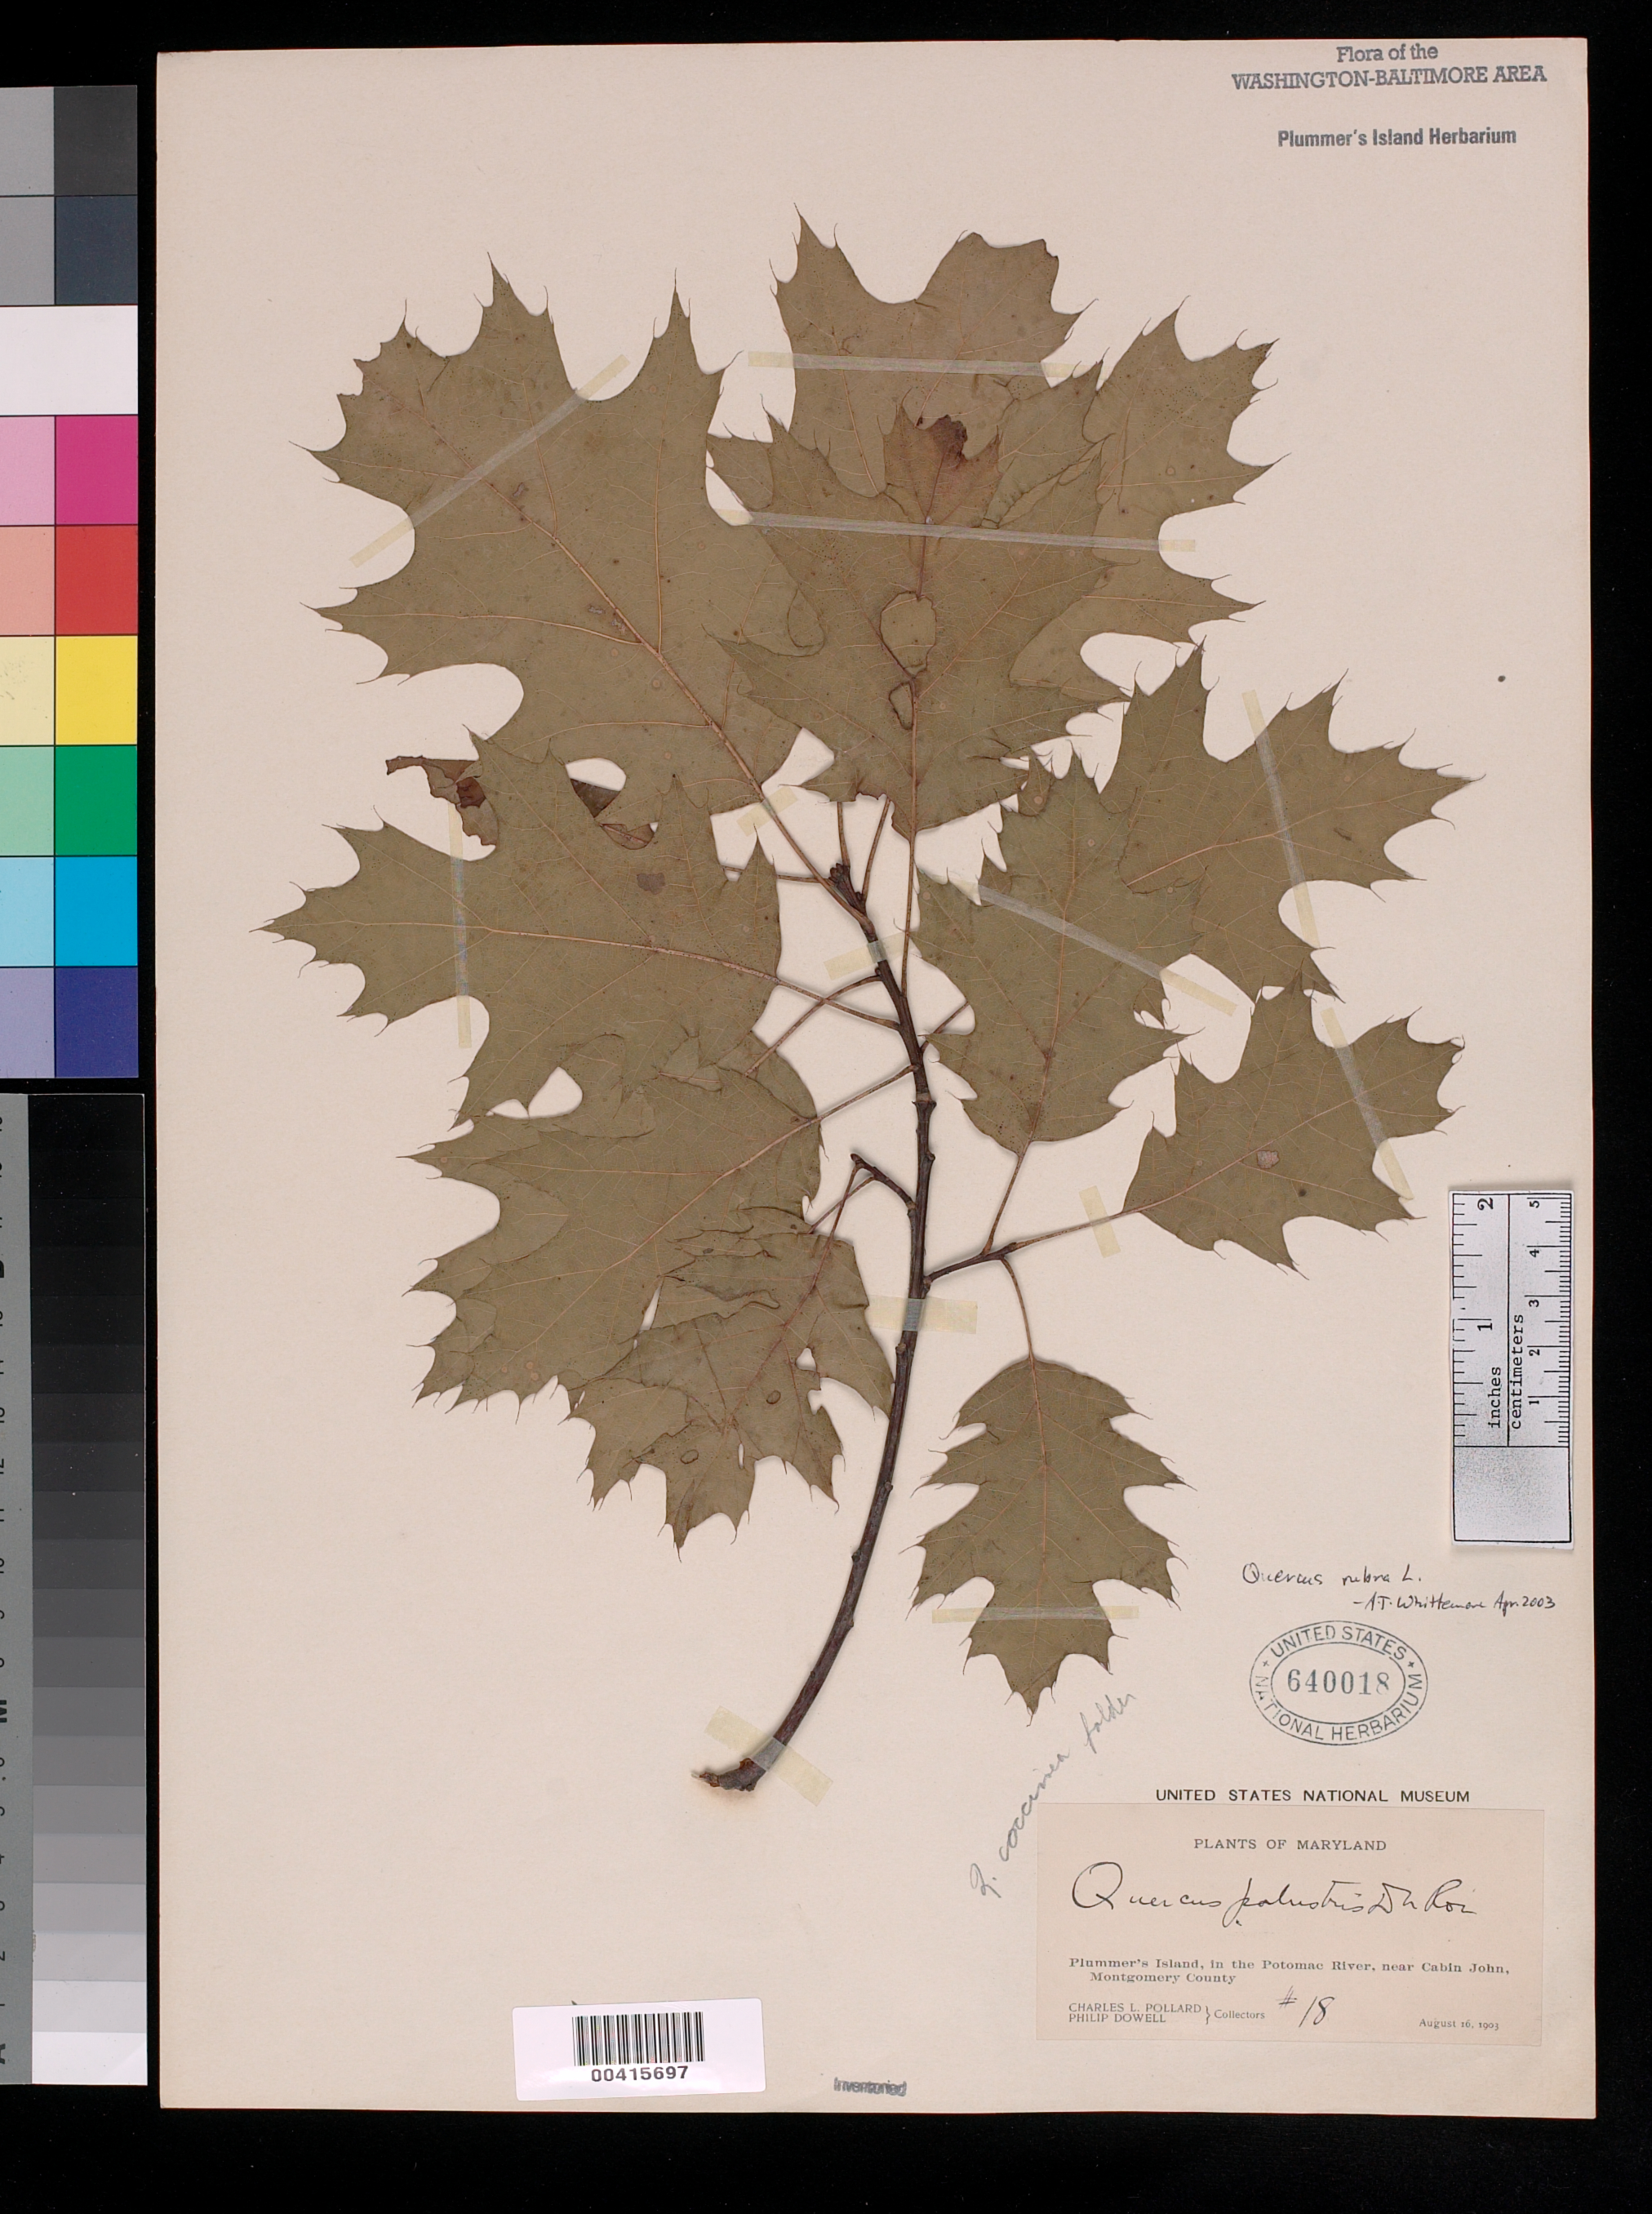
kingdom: Plantae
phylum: Tracheophyta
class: Magnoliopsida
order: Fagales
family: Fagaceae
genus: Quercus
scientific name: Quercus palustris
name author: Münchh.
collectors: C. L. Pollard & P. Dowell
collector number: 18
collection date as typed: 16 Aug 1903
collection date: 1903-08-16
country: United States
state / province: Maryland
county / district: Montgomery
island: Plummers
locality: Plummer's Island C. & O. Canal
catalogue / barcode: US 640018